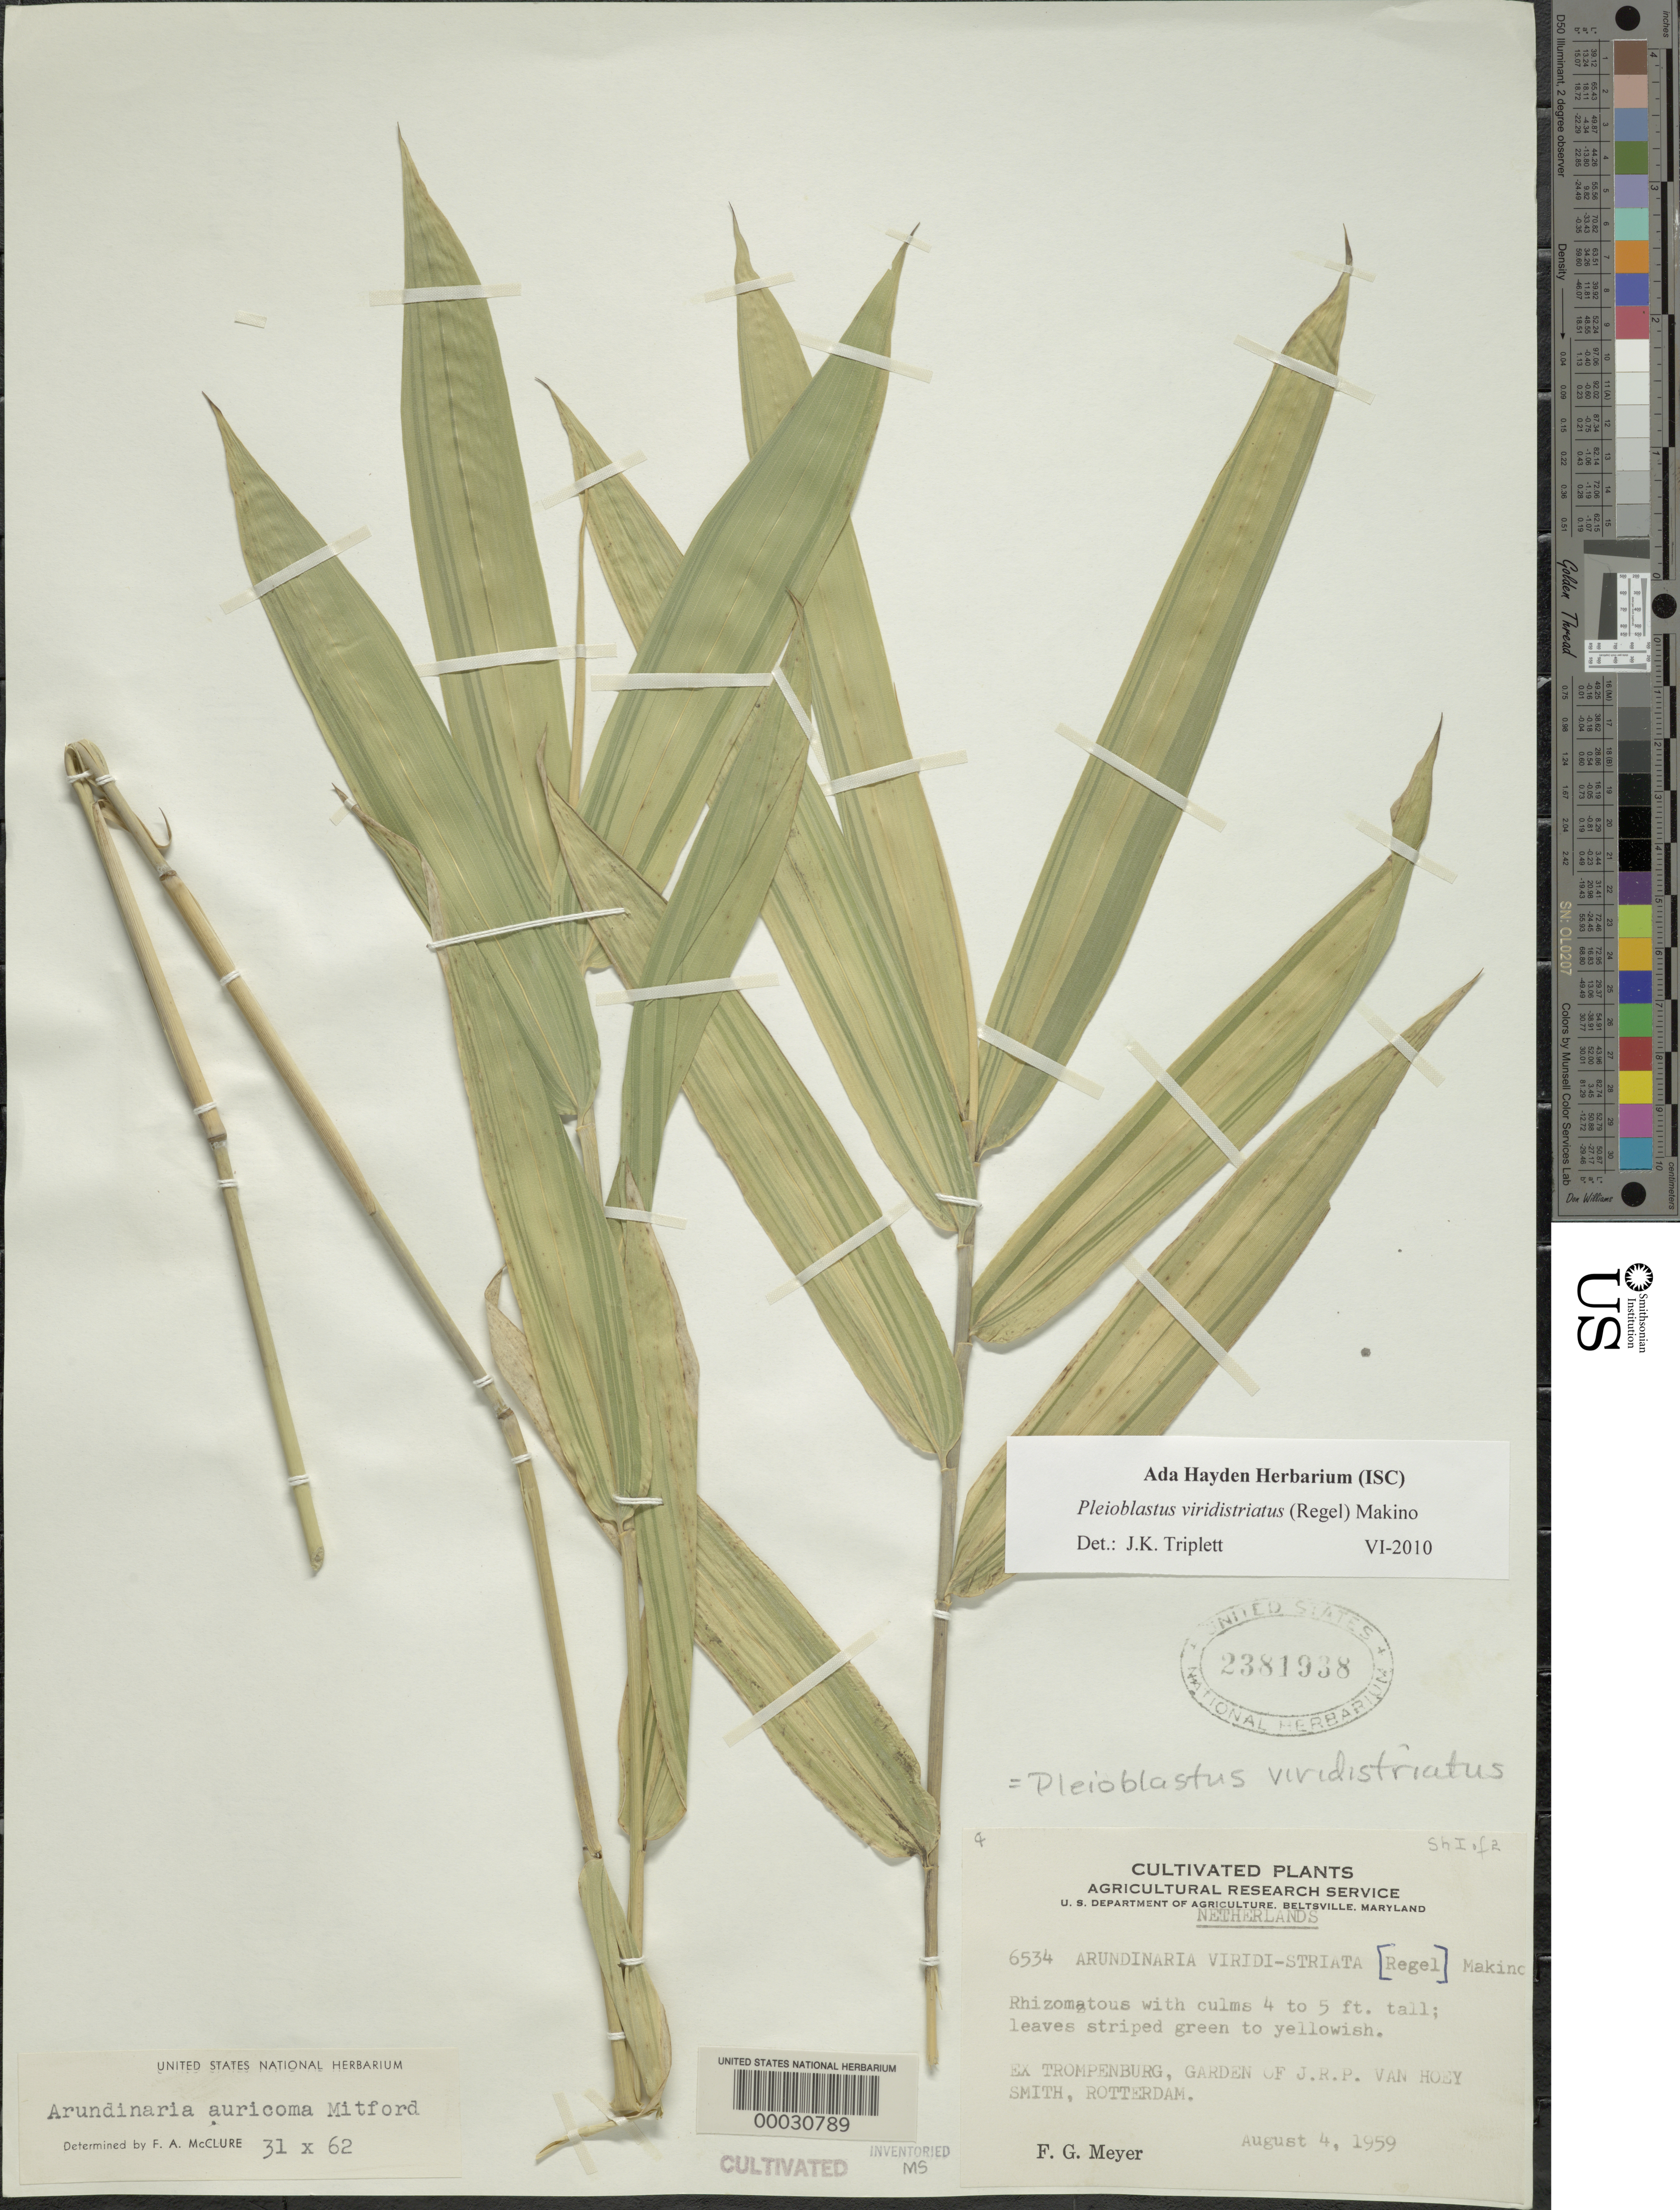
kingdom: Plantae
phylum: Tracheophyta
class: Liliopsida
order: Poales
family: Poaceae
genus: Pleioblastus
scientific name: Pleioblastus viridistriatus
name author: (Regel) Makino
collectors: F. G. Meyer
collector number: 6556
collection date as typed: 04 Aug 1959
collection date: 1959-08-04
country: Netherlands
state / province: Zuid Holland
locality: Rotterdam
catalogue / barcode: US 2381938